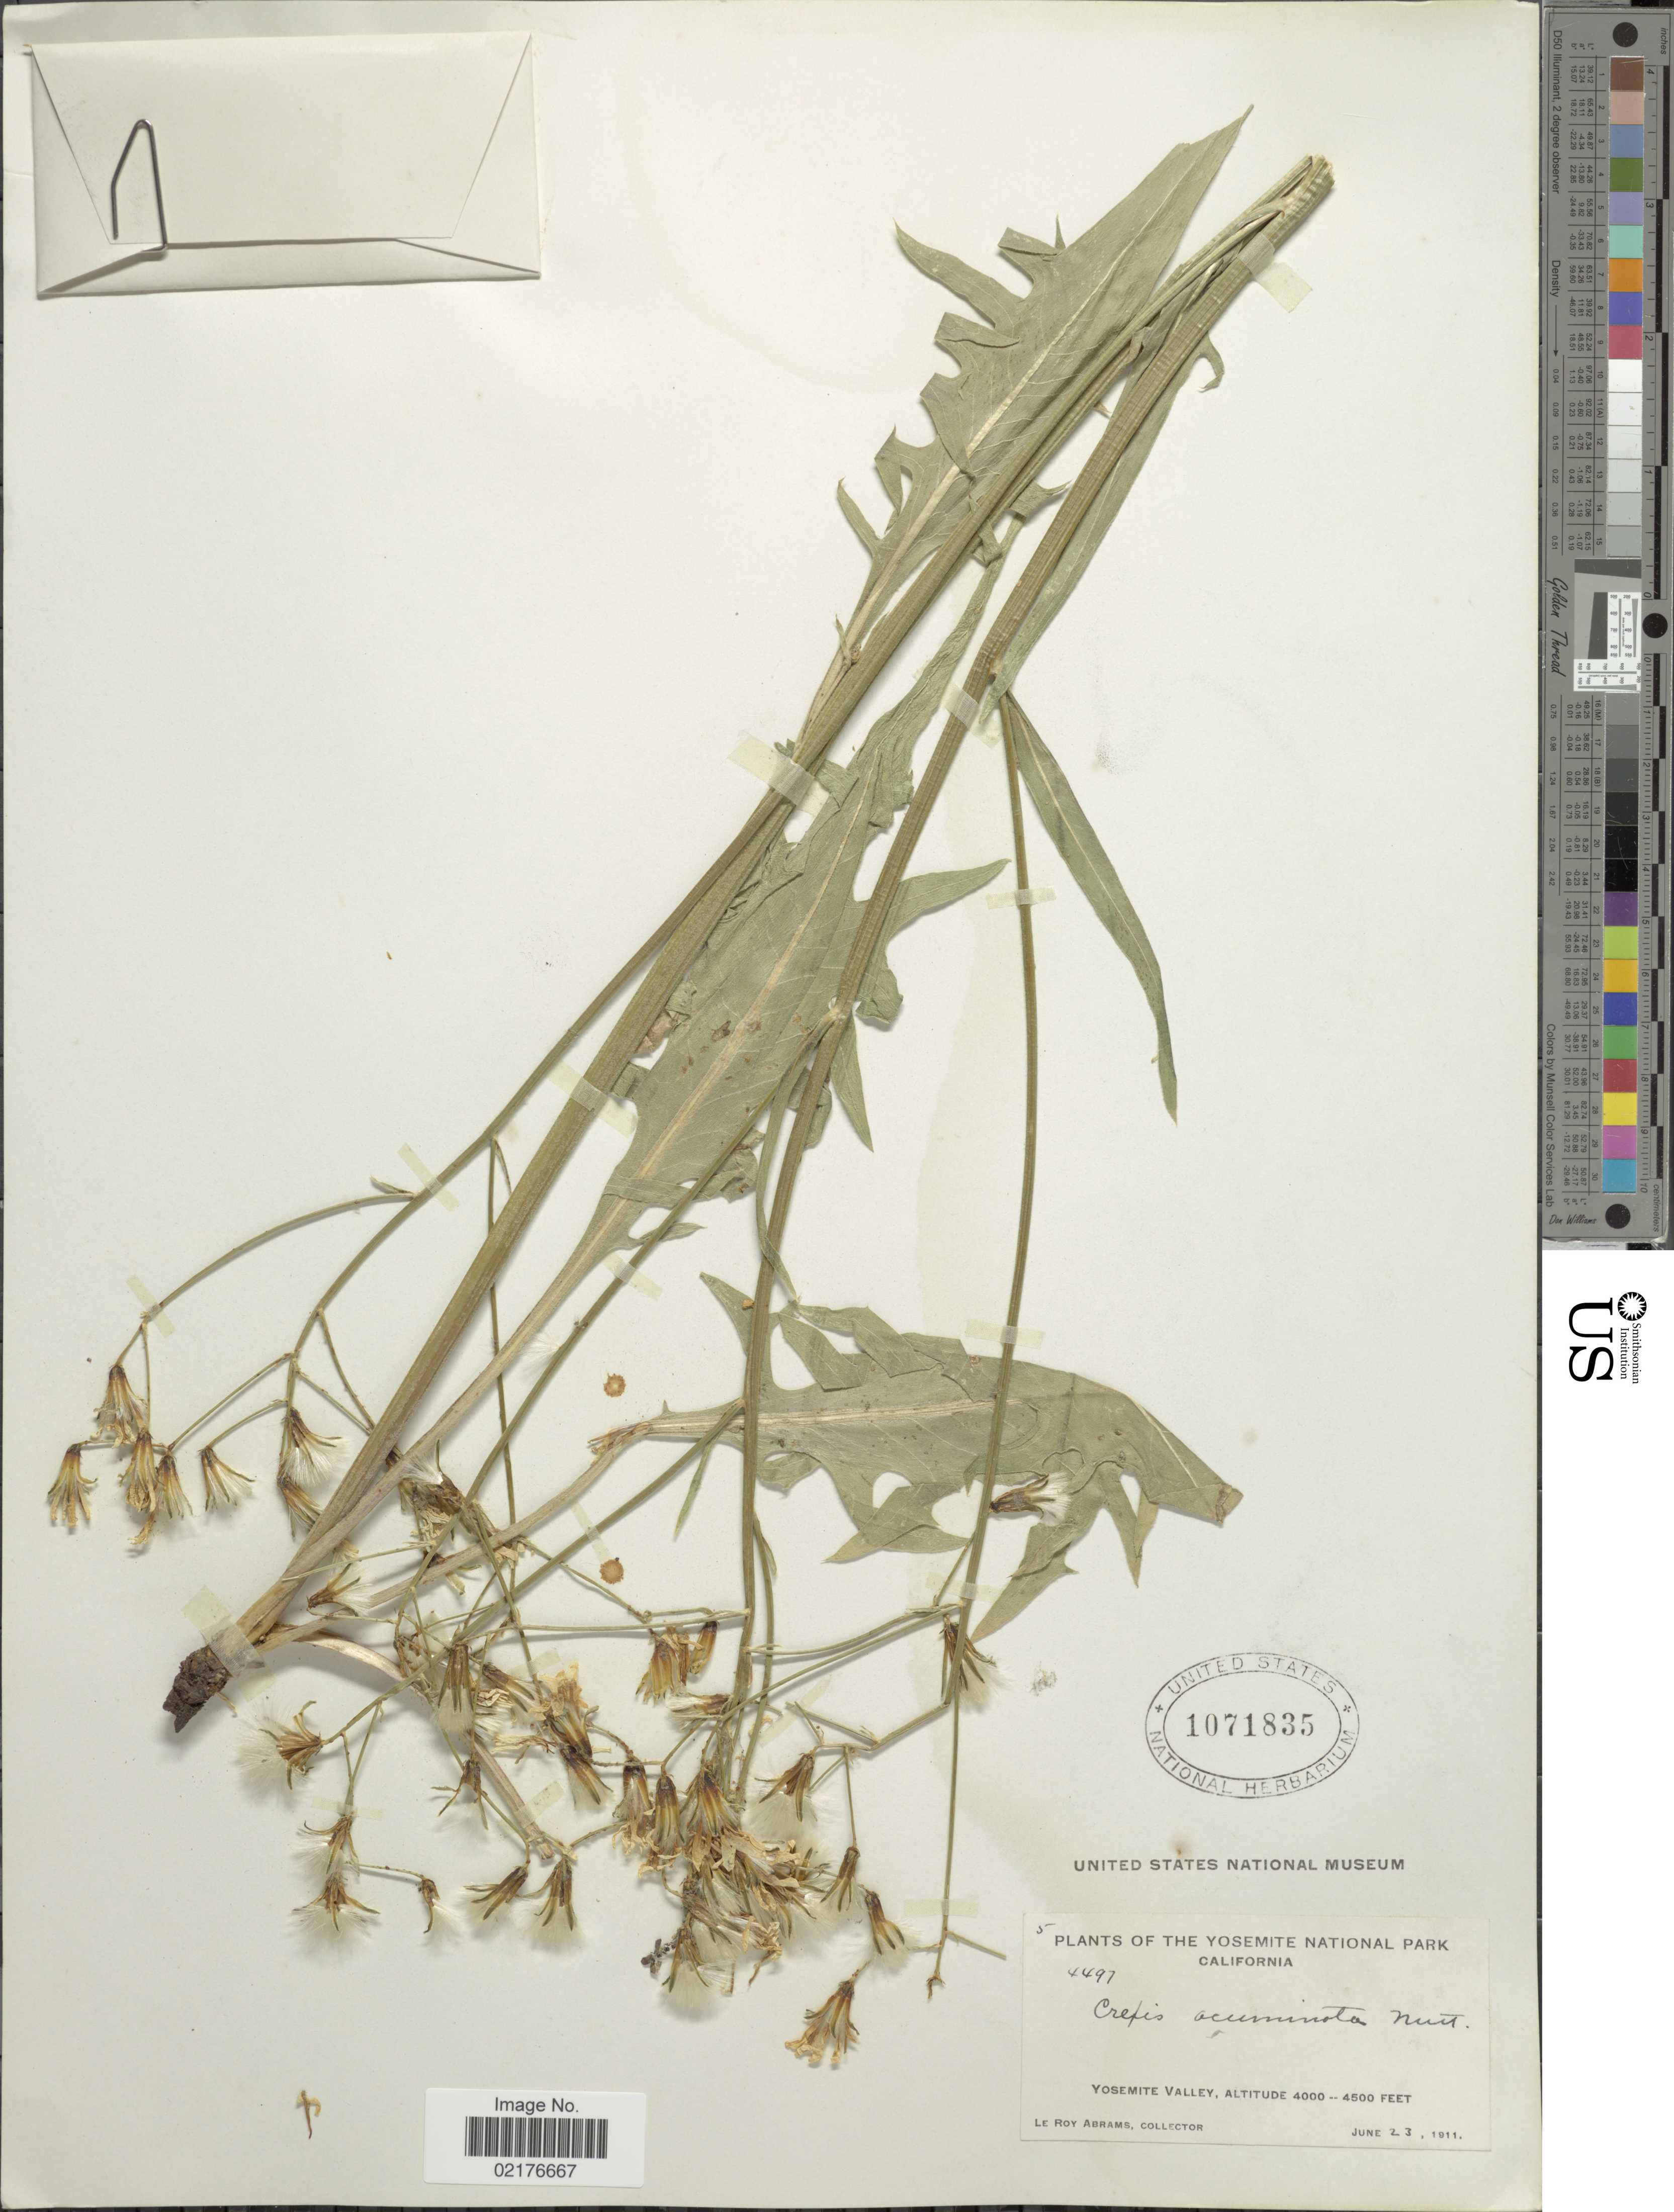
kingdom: Plantae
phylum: Tracheophyta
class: Magnoliopsida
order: Asterales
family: Asteraceae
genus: Crepis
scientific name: Crepis acuminata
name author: Nutt.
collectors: L. Abrams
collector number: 4497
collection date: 1911-06-23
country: United States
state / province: California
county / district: Mariposa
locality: The Yosemite National Park, Yosemite Valley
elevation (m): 1219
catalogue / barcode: US 1071835